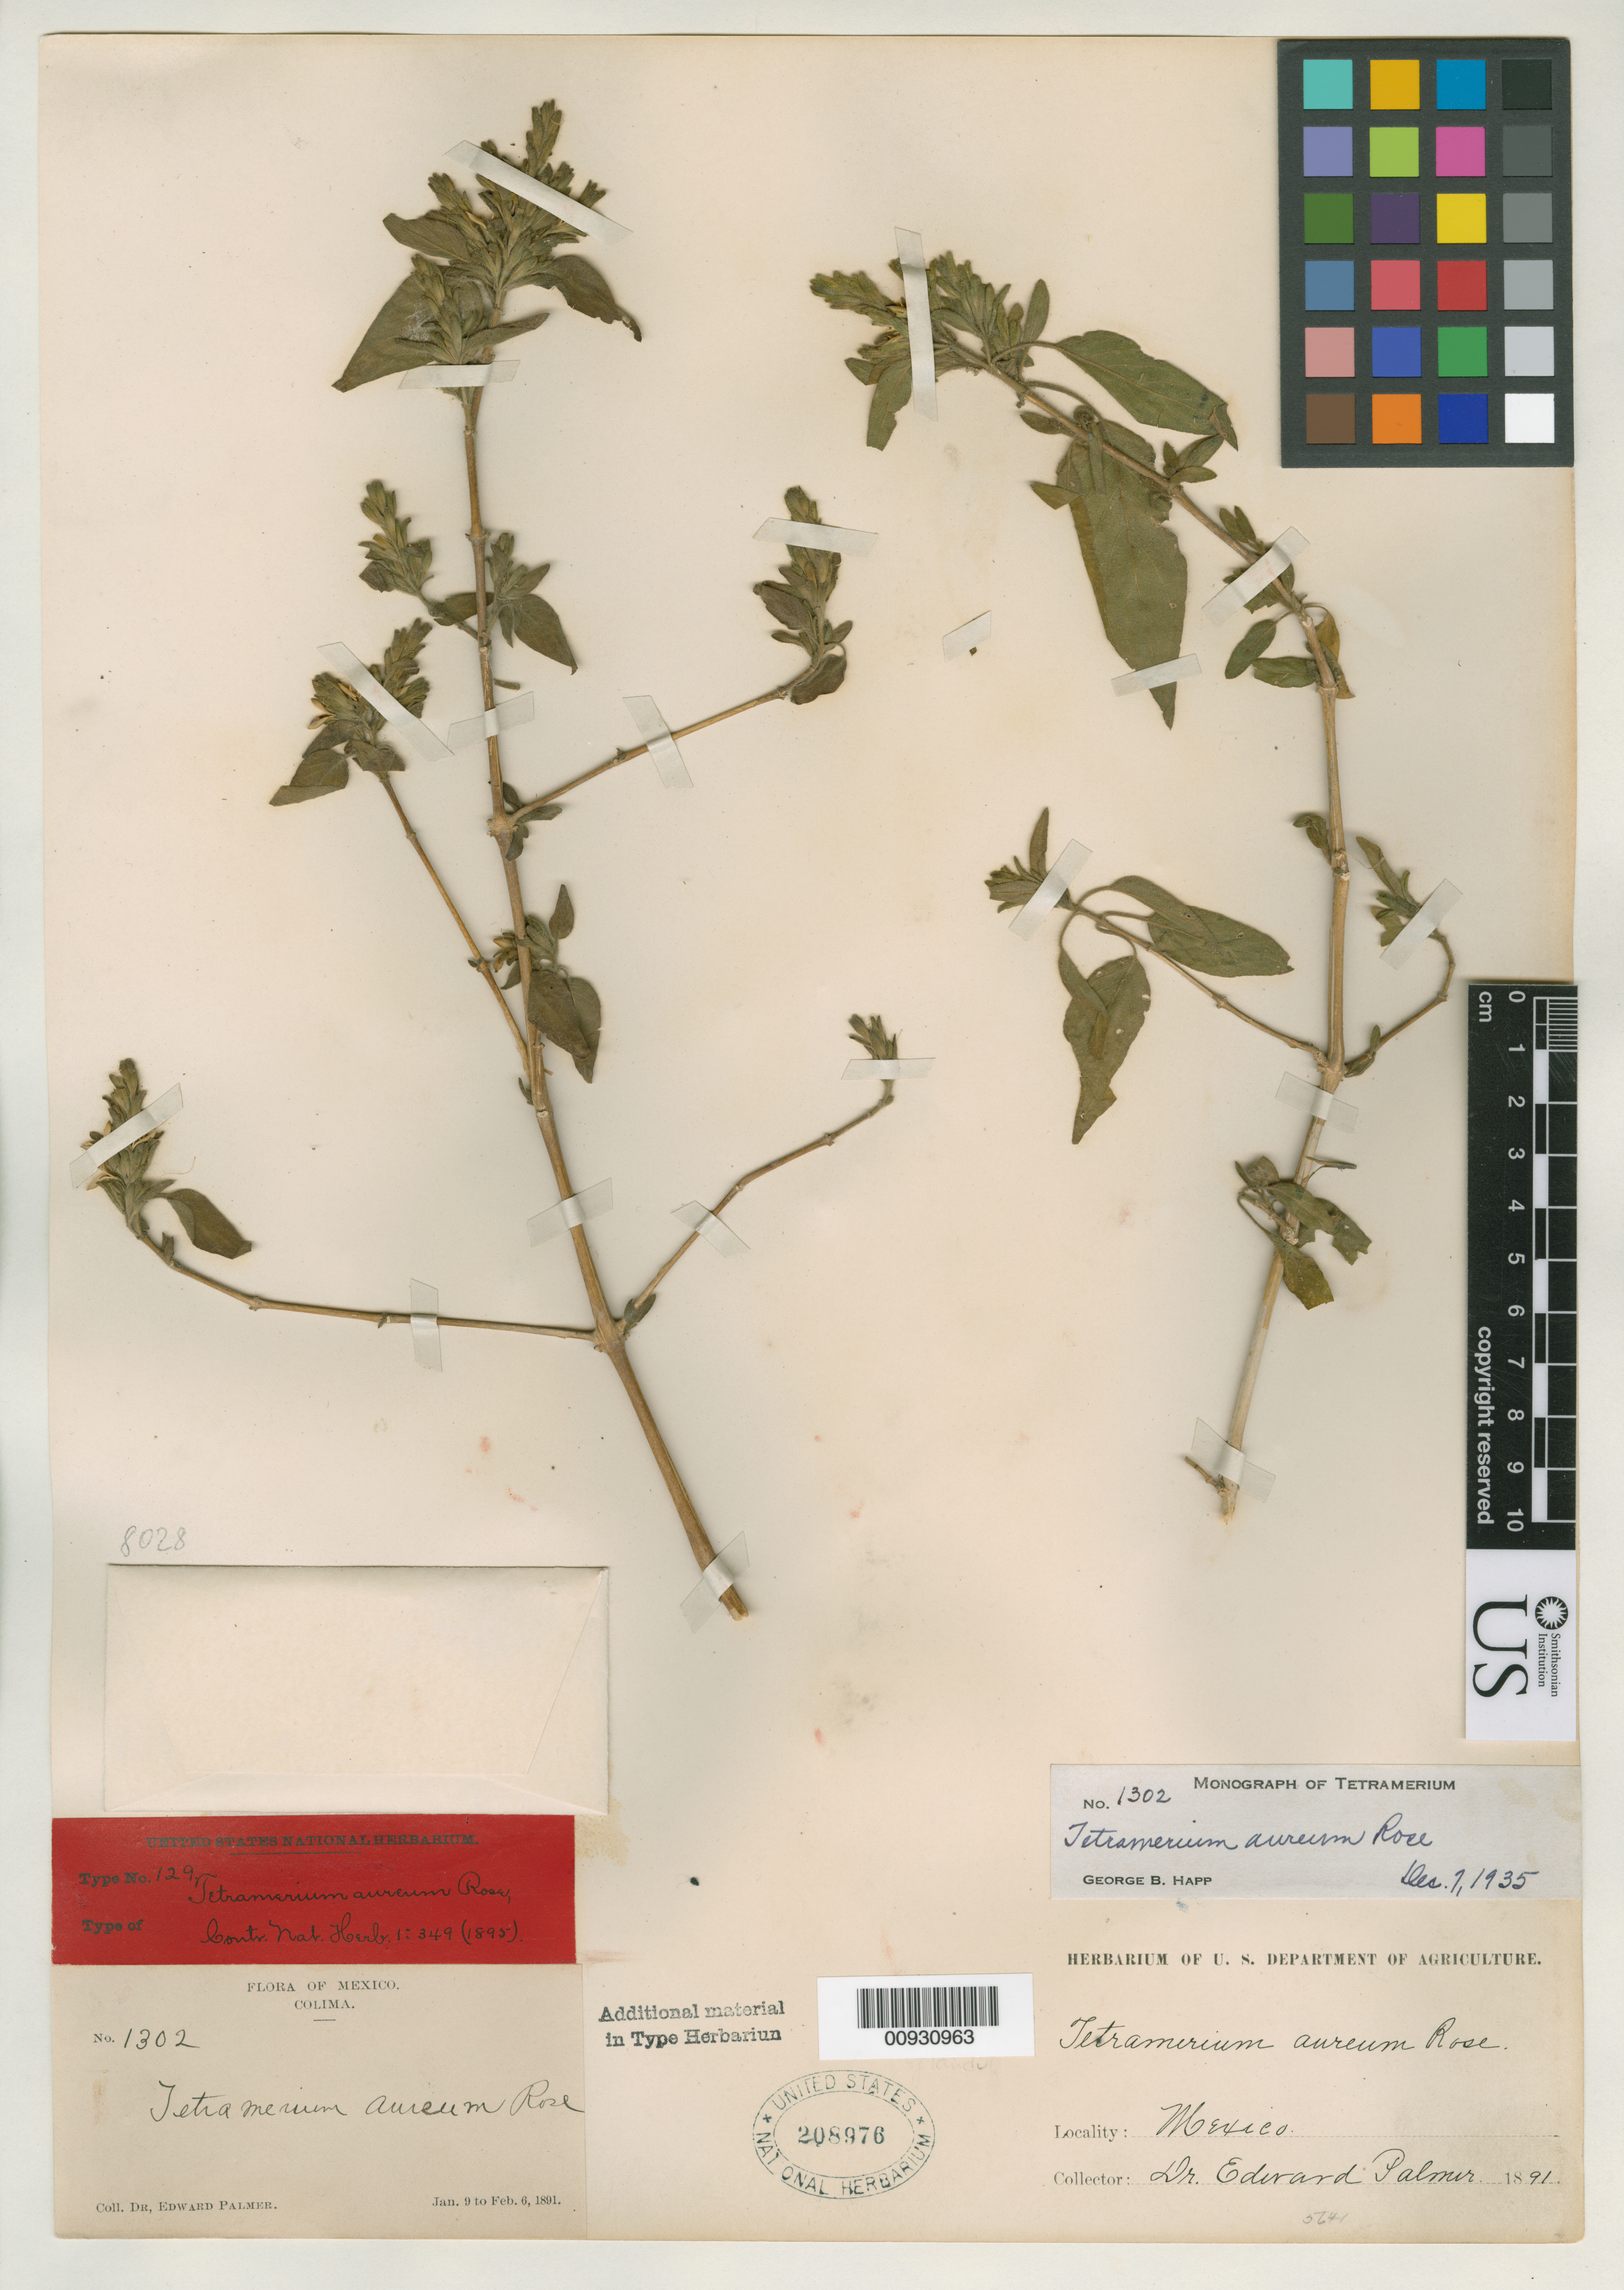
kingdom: Plantae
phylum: Tracheophyta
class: Magnoliopsida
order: Lamiales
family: Acanthaceae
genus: Tetramerium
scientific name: Tetramerium aureum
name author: Rose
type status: Isolectotype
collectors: E. Palmer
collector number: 1302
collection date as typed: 09 Jan 1891 to 06 Feb 1891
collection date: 1891-01-09/1891-02-06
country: Mexico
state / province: Colima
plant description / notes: One of two original US sheets (USNH 208975, 208976); other sheet (208975) annotated as "Type" by Happ (1935) and "Holotype" by Daniel (1984) although neither author explicitly lectotypified.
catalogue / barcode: US 208976